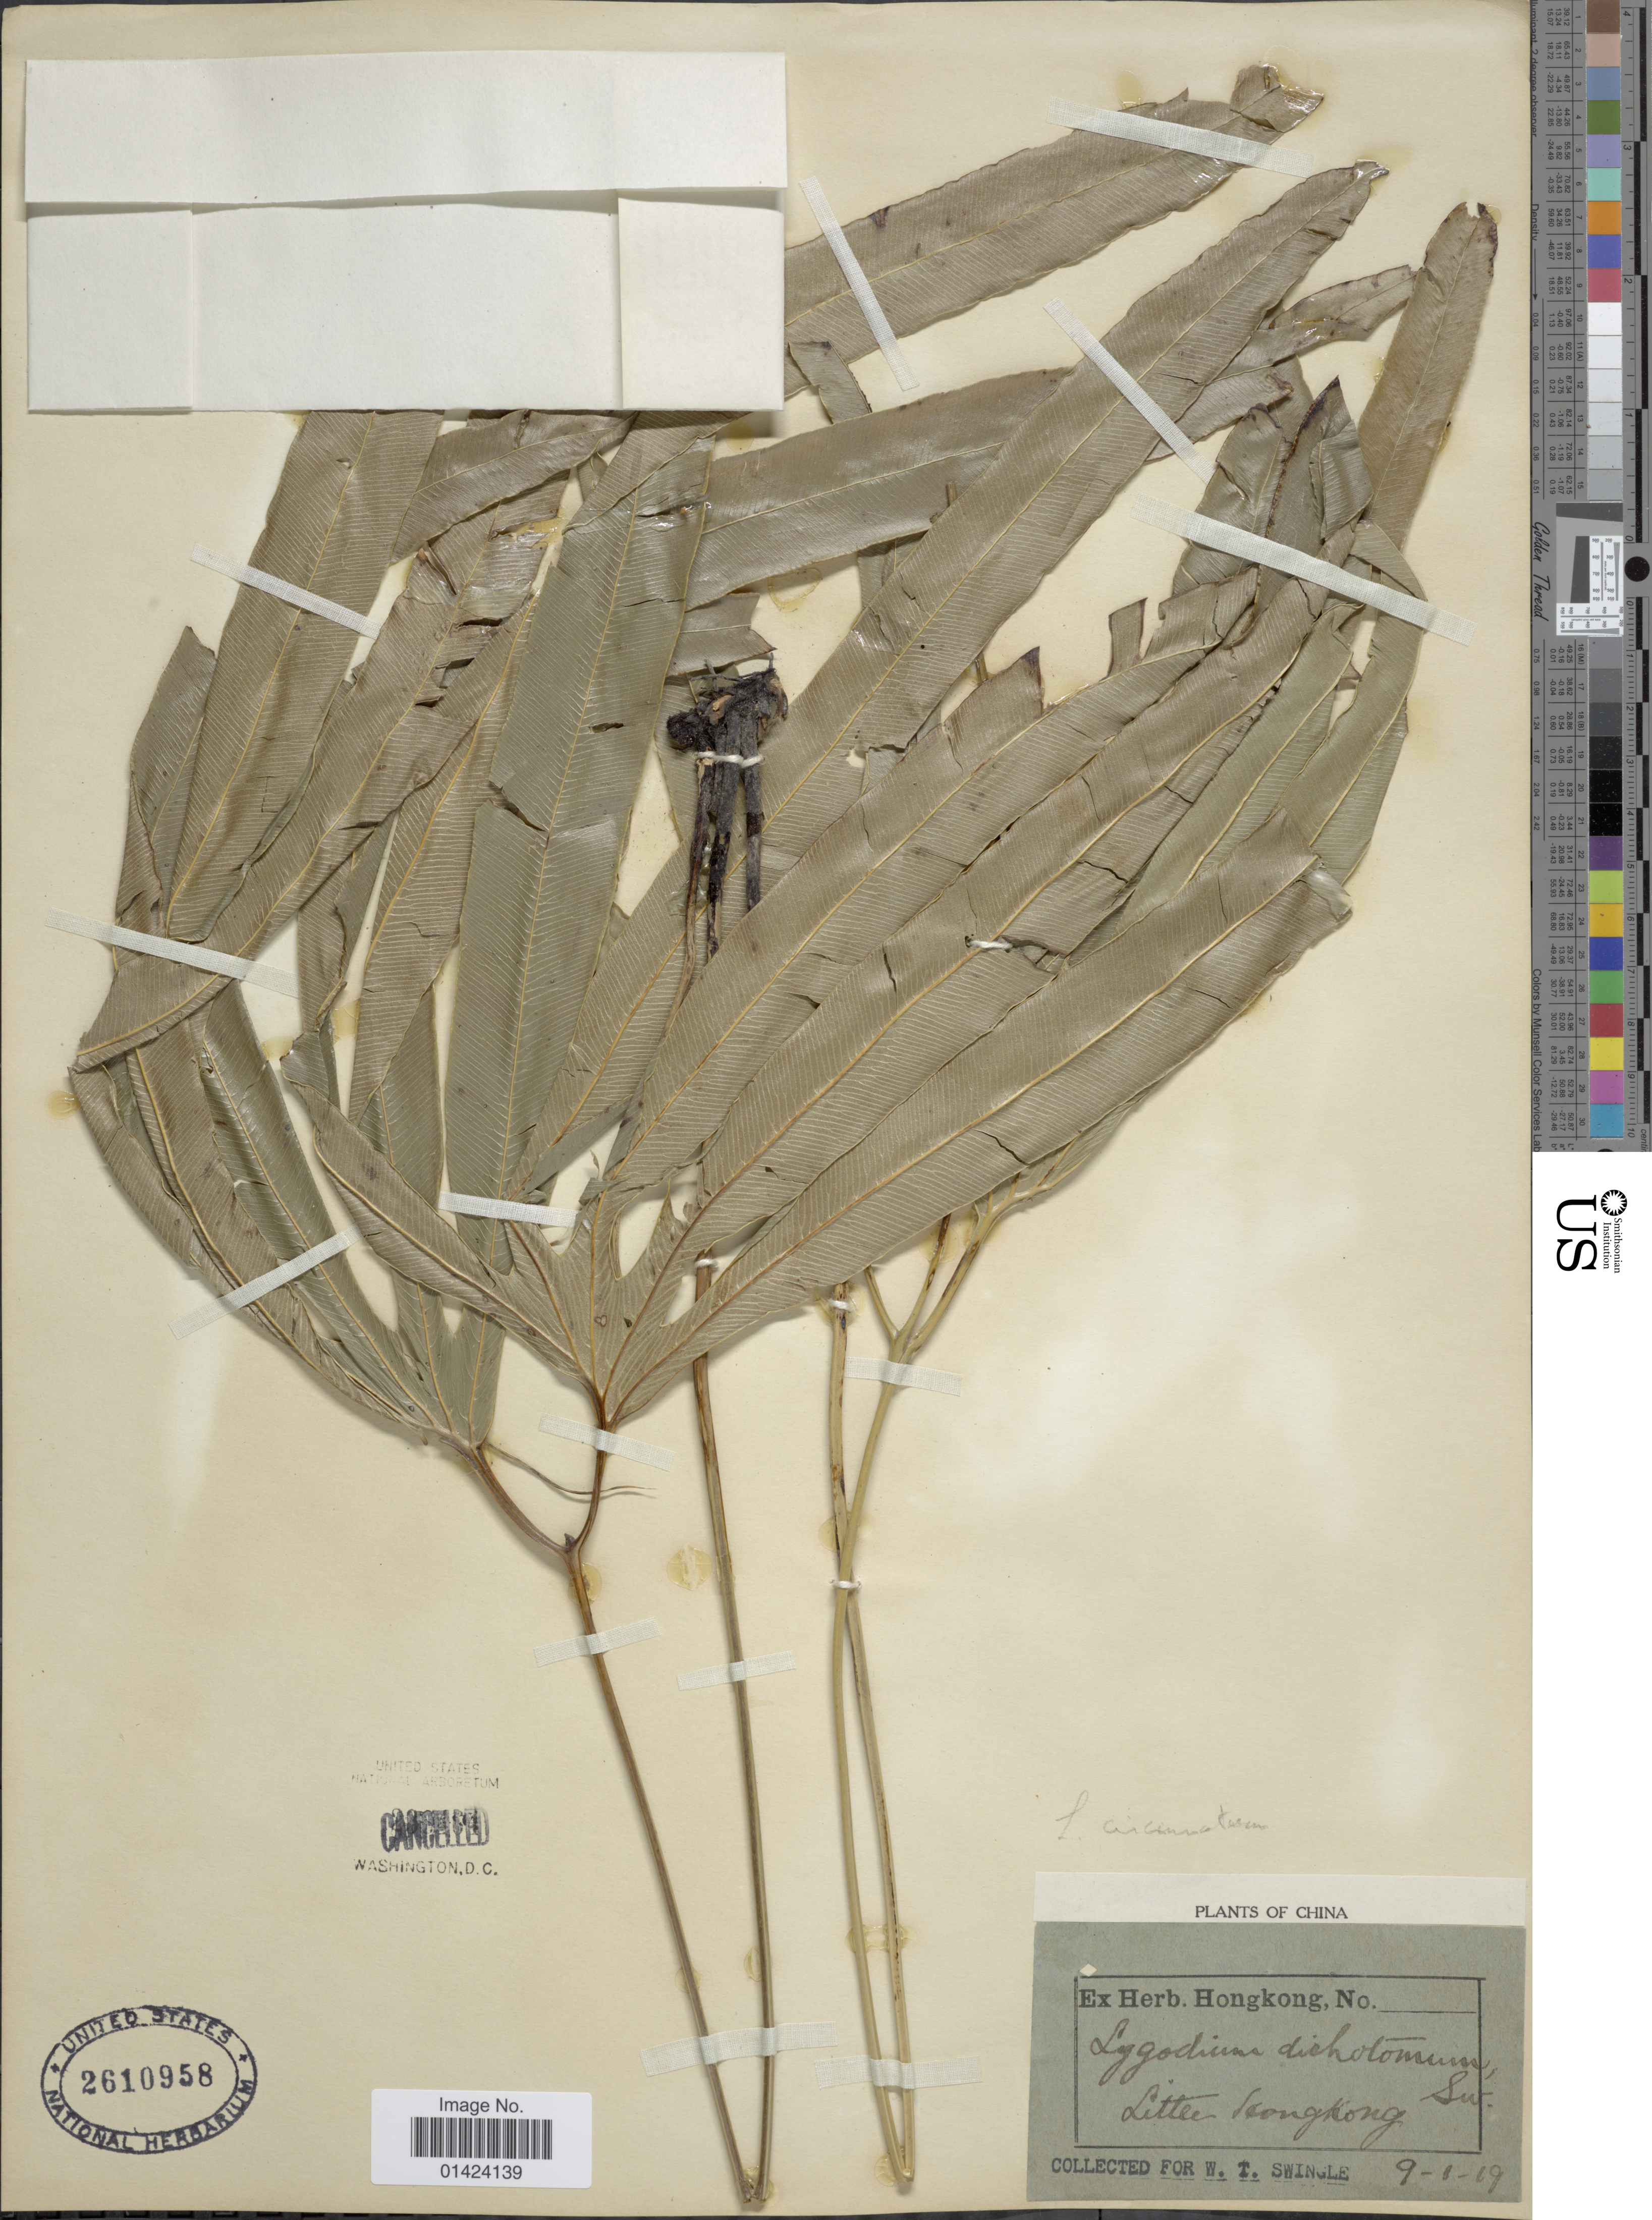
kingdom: Plantae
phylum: Tracheophyta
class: Polypodiopsida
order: Schizaeales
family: Lygodiaceae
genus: Lygodium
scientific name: Lygodium circinnatum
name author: (Burm. f.) Sw.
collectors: W. T. Swingle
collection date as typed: Transcribed d/m/y: 9/1/19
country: China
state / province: Hong Kong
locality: Little Hongkong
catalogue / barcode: US 2610958